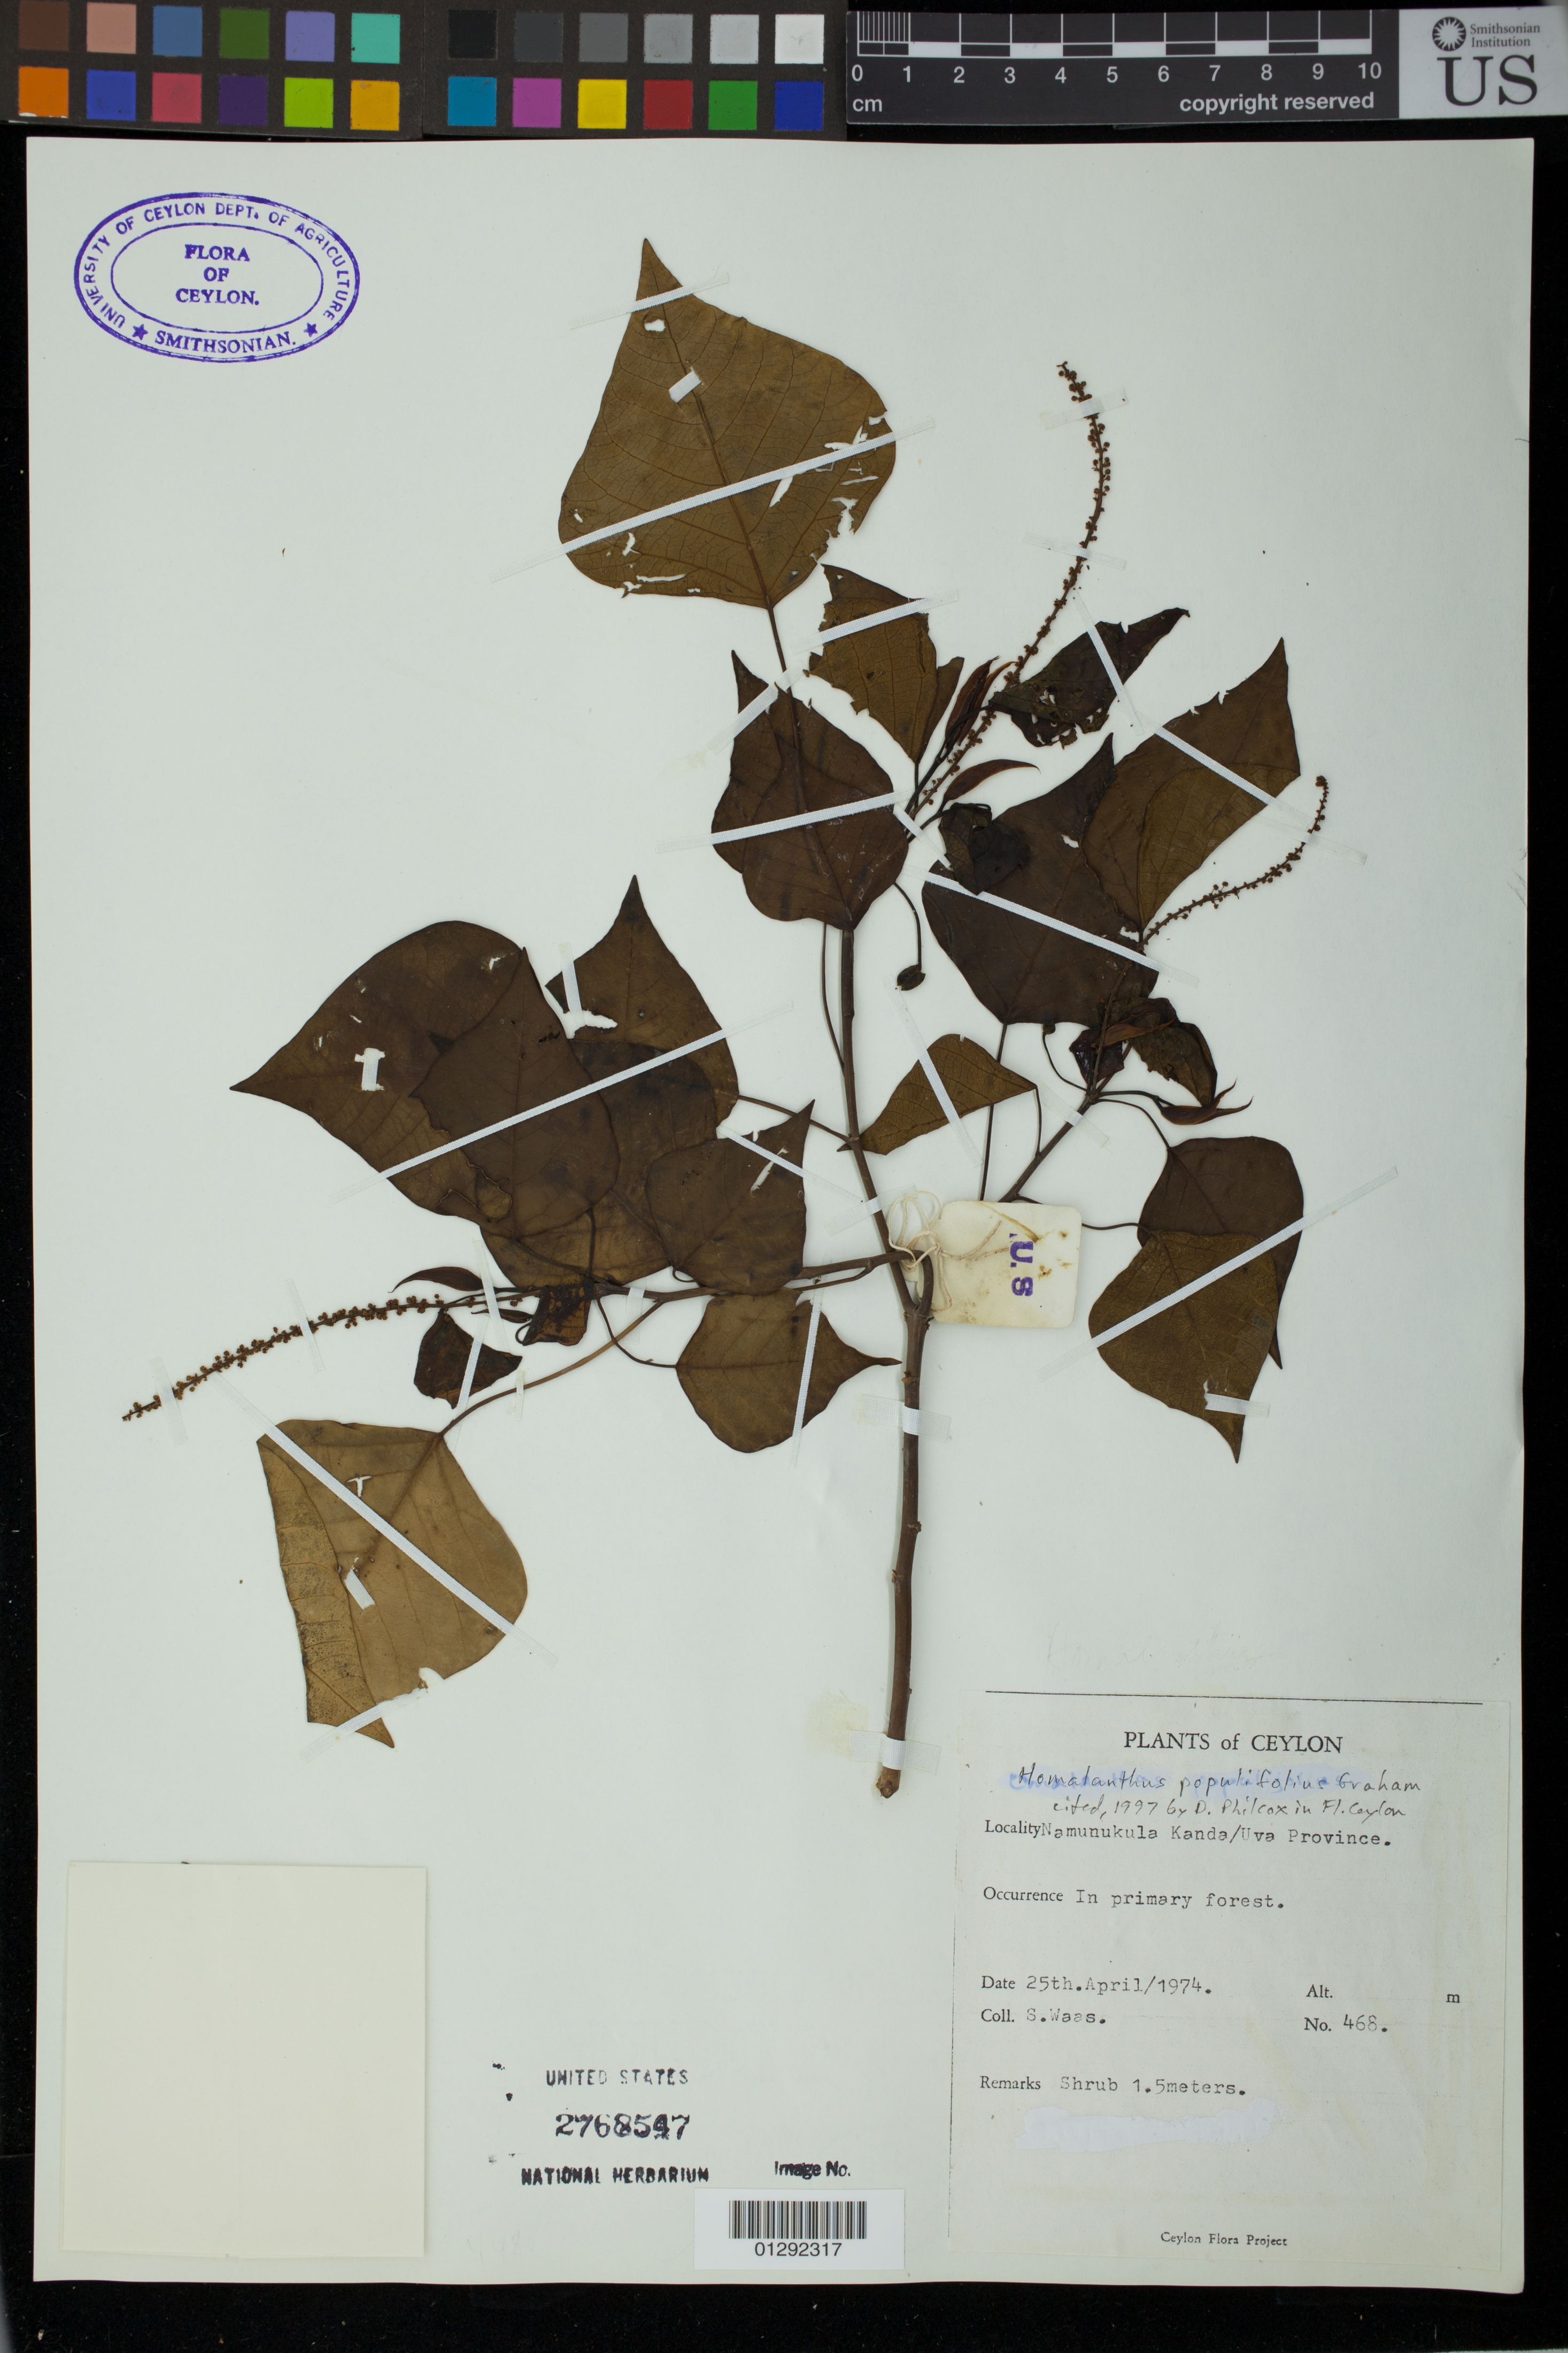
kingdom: Plantae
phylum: Tracheophyta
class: Magnoliopsida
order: Malpighiales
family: Euphorbiaceae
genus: Homalanthus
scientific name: Homalanthus populifolius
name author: Graham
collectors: S. Waas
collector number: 468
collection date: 1974-04-25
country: Sri Lanka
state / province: Uva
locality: Ceylon. Namunukula Kanda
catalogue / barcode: US 2768547